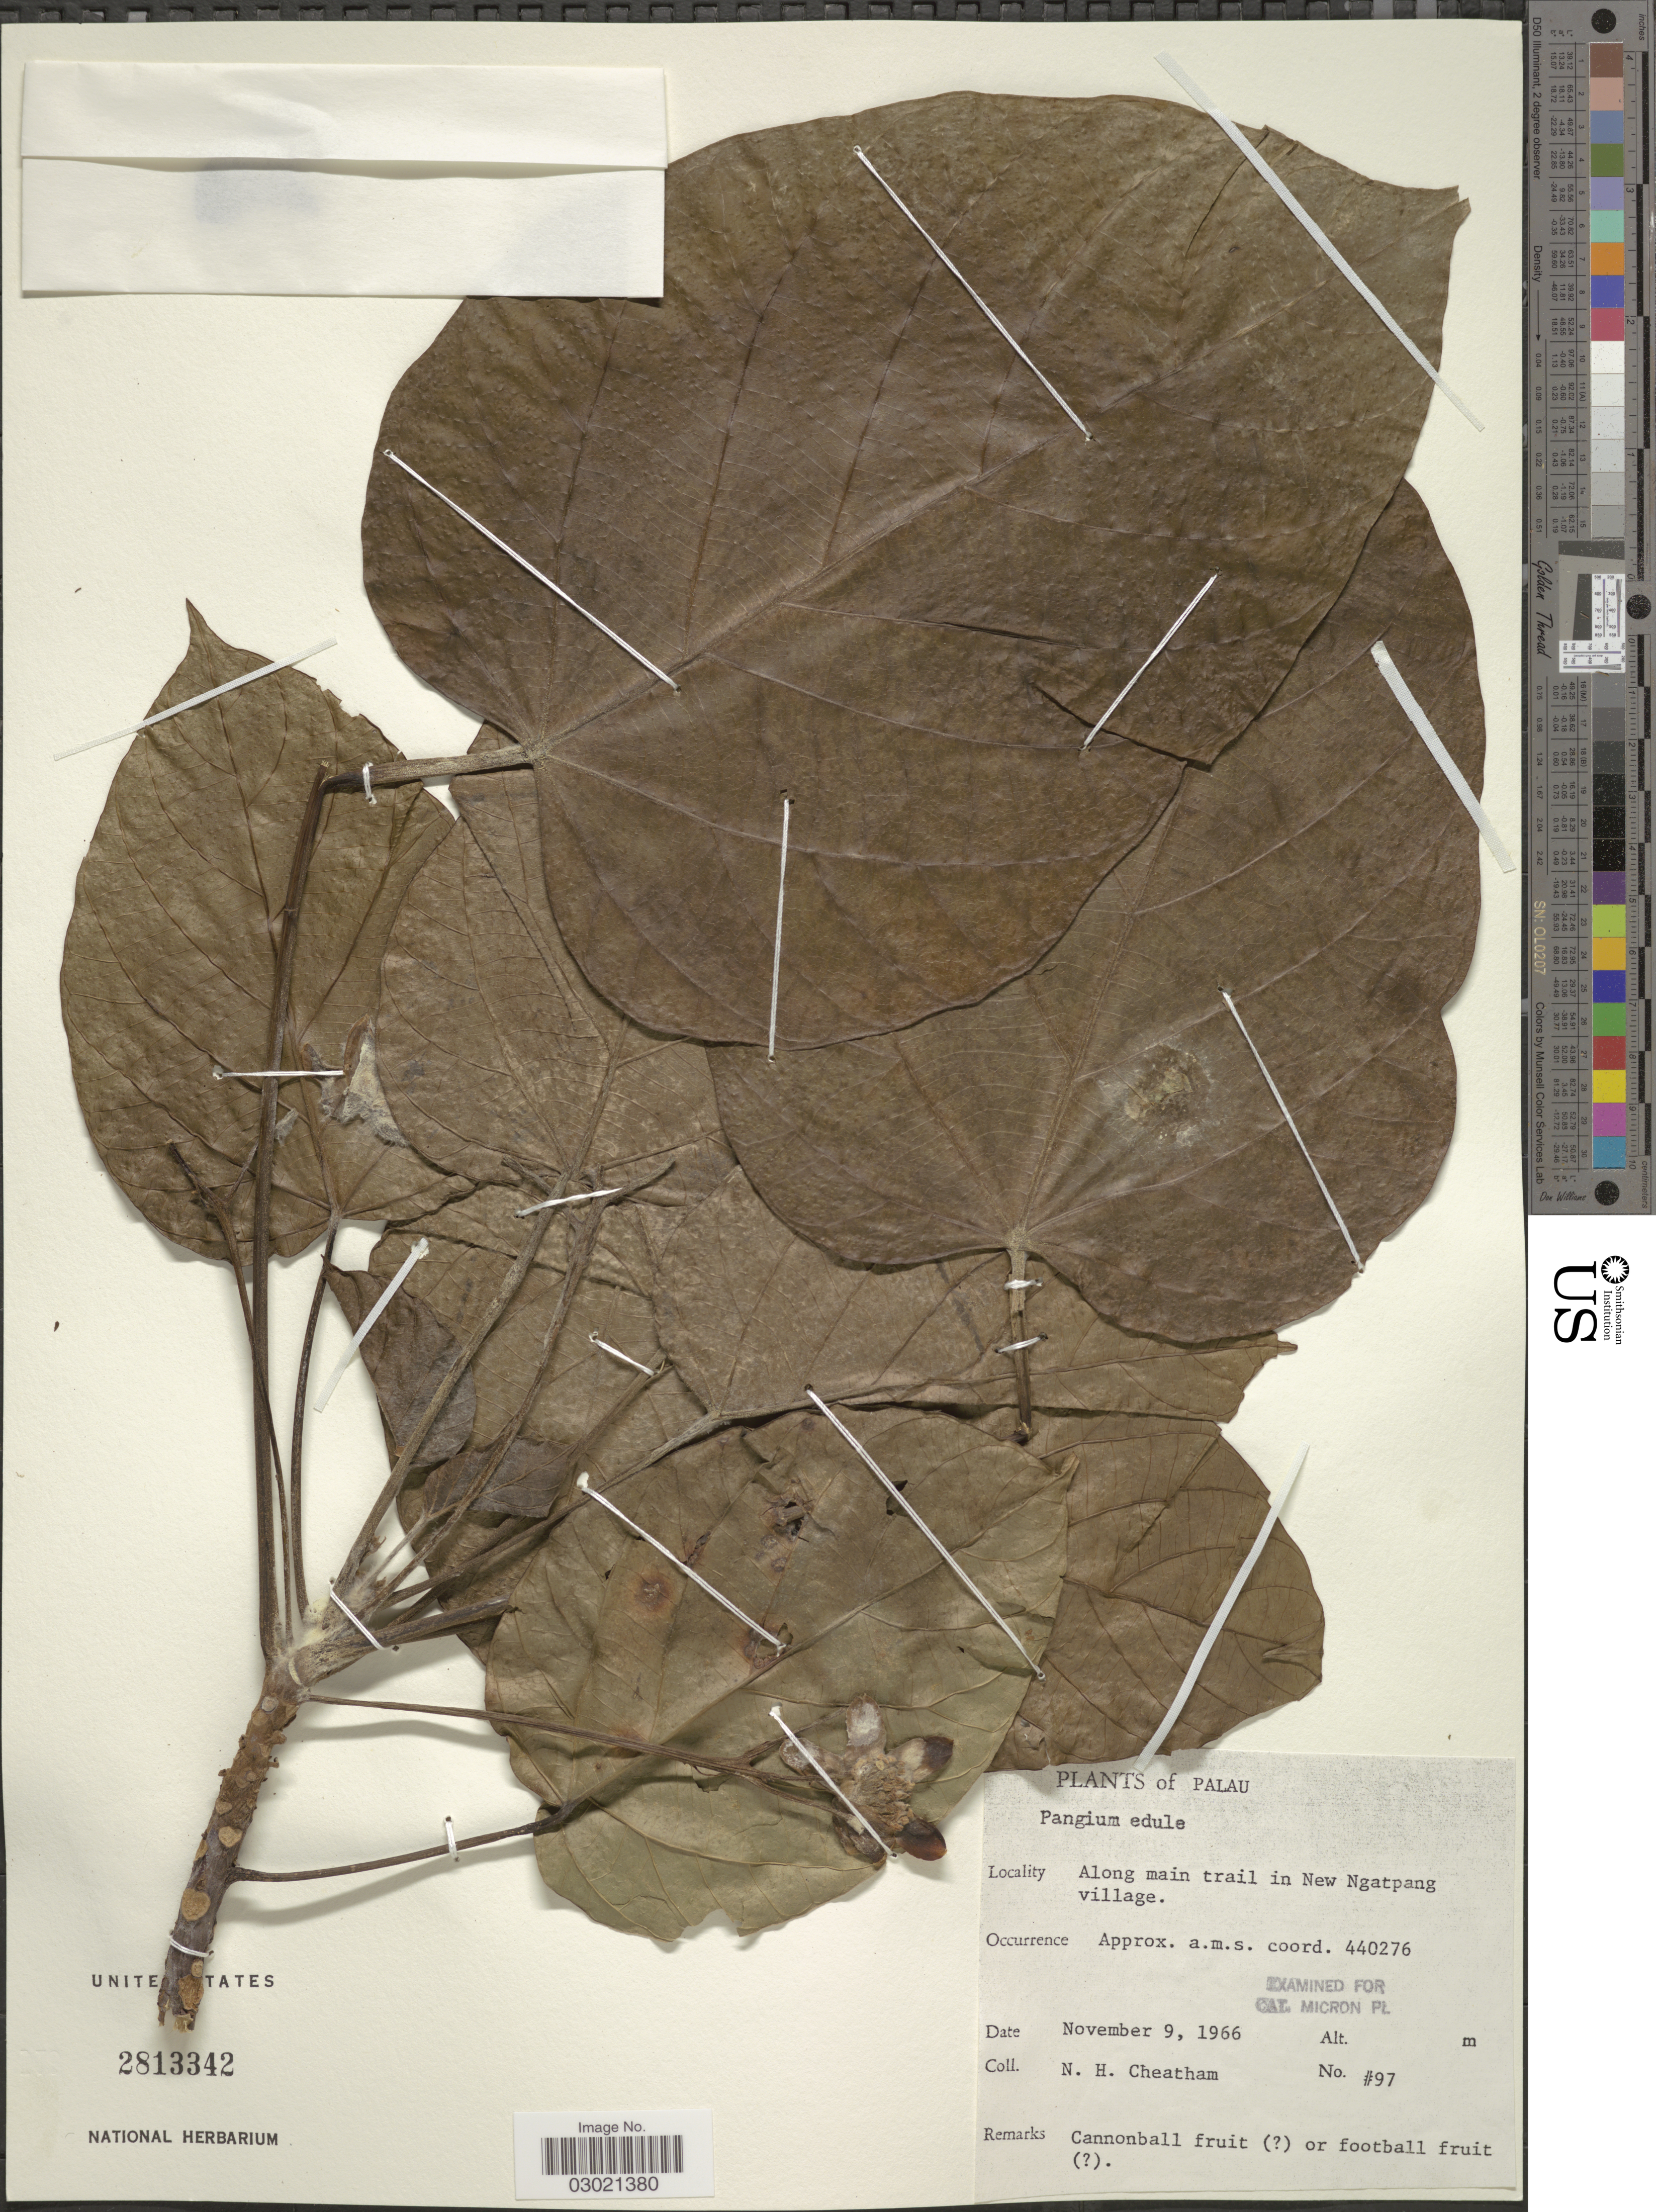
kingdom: Plantae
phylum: Tracheophyta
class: Magnoliopsida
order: Malpighiales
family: Achariaceae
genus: Pangium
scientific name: Pangium edule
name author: Reinw.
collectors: N. H. Cheatham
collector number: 97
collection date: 1966-11-09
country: Palau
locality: Palau. Along main trail in New Ngatpang village.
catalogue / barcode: US 2813342